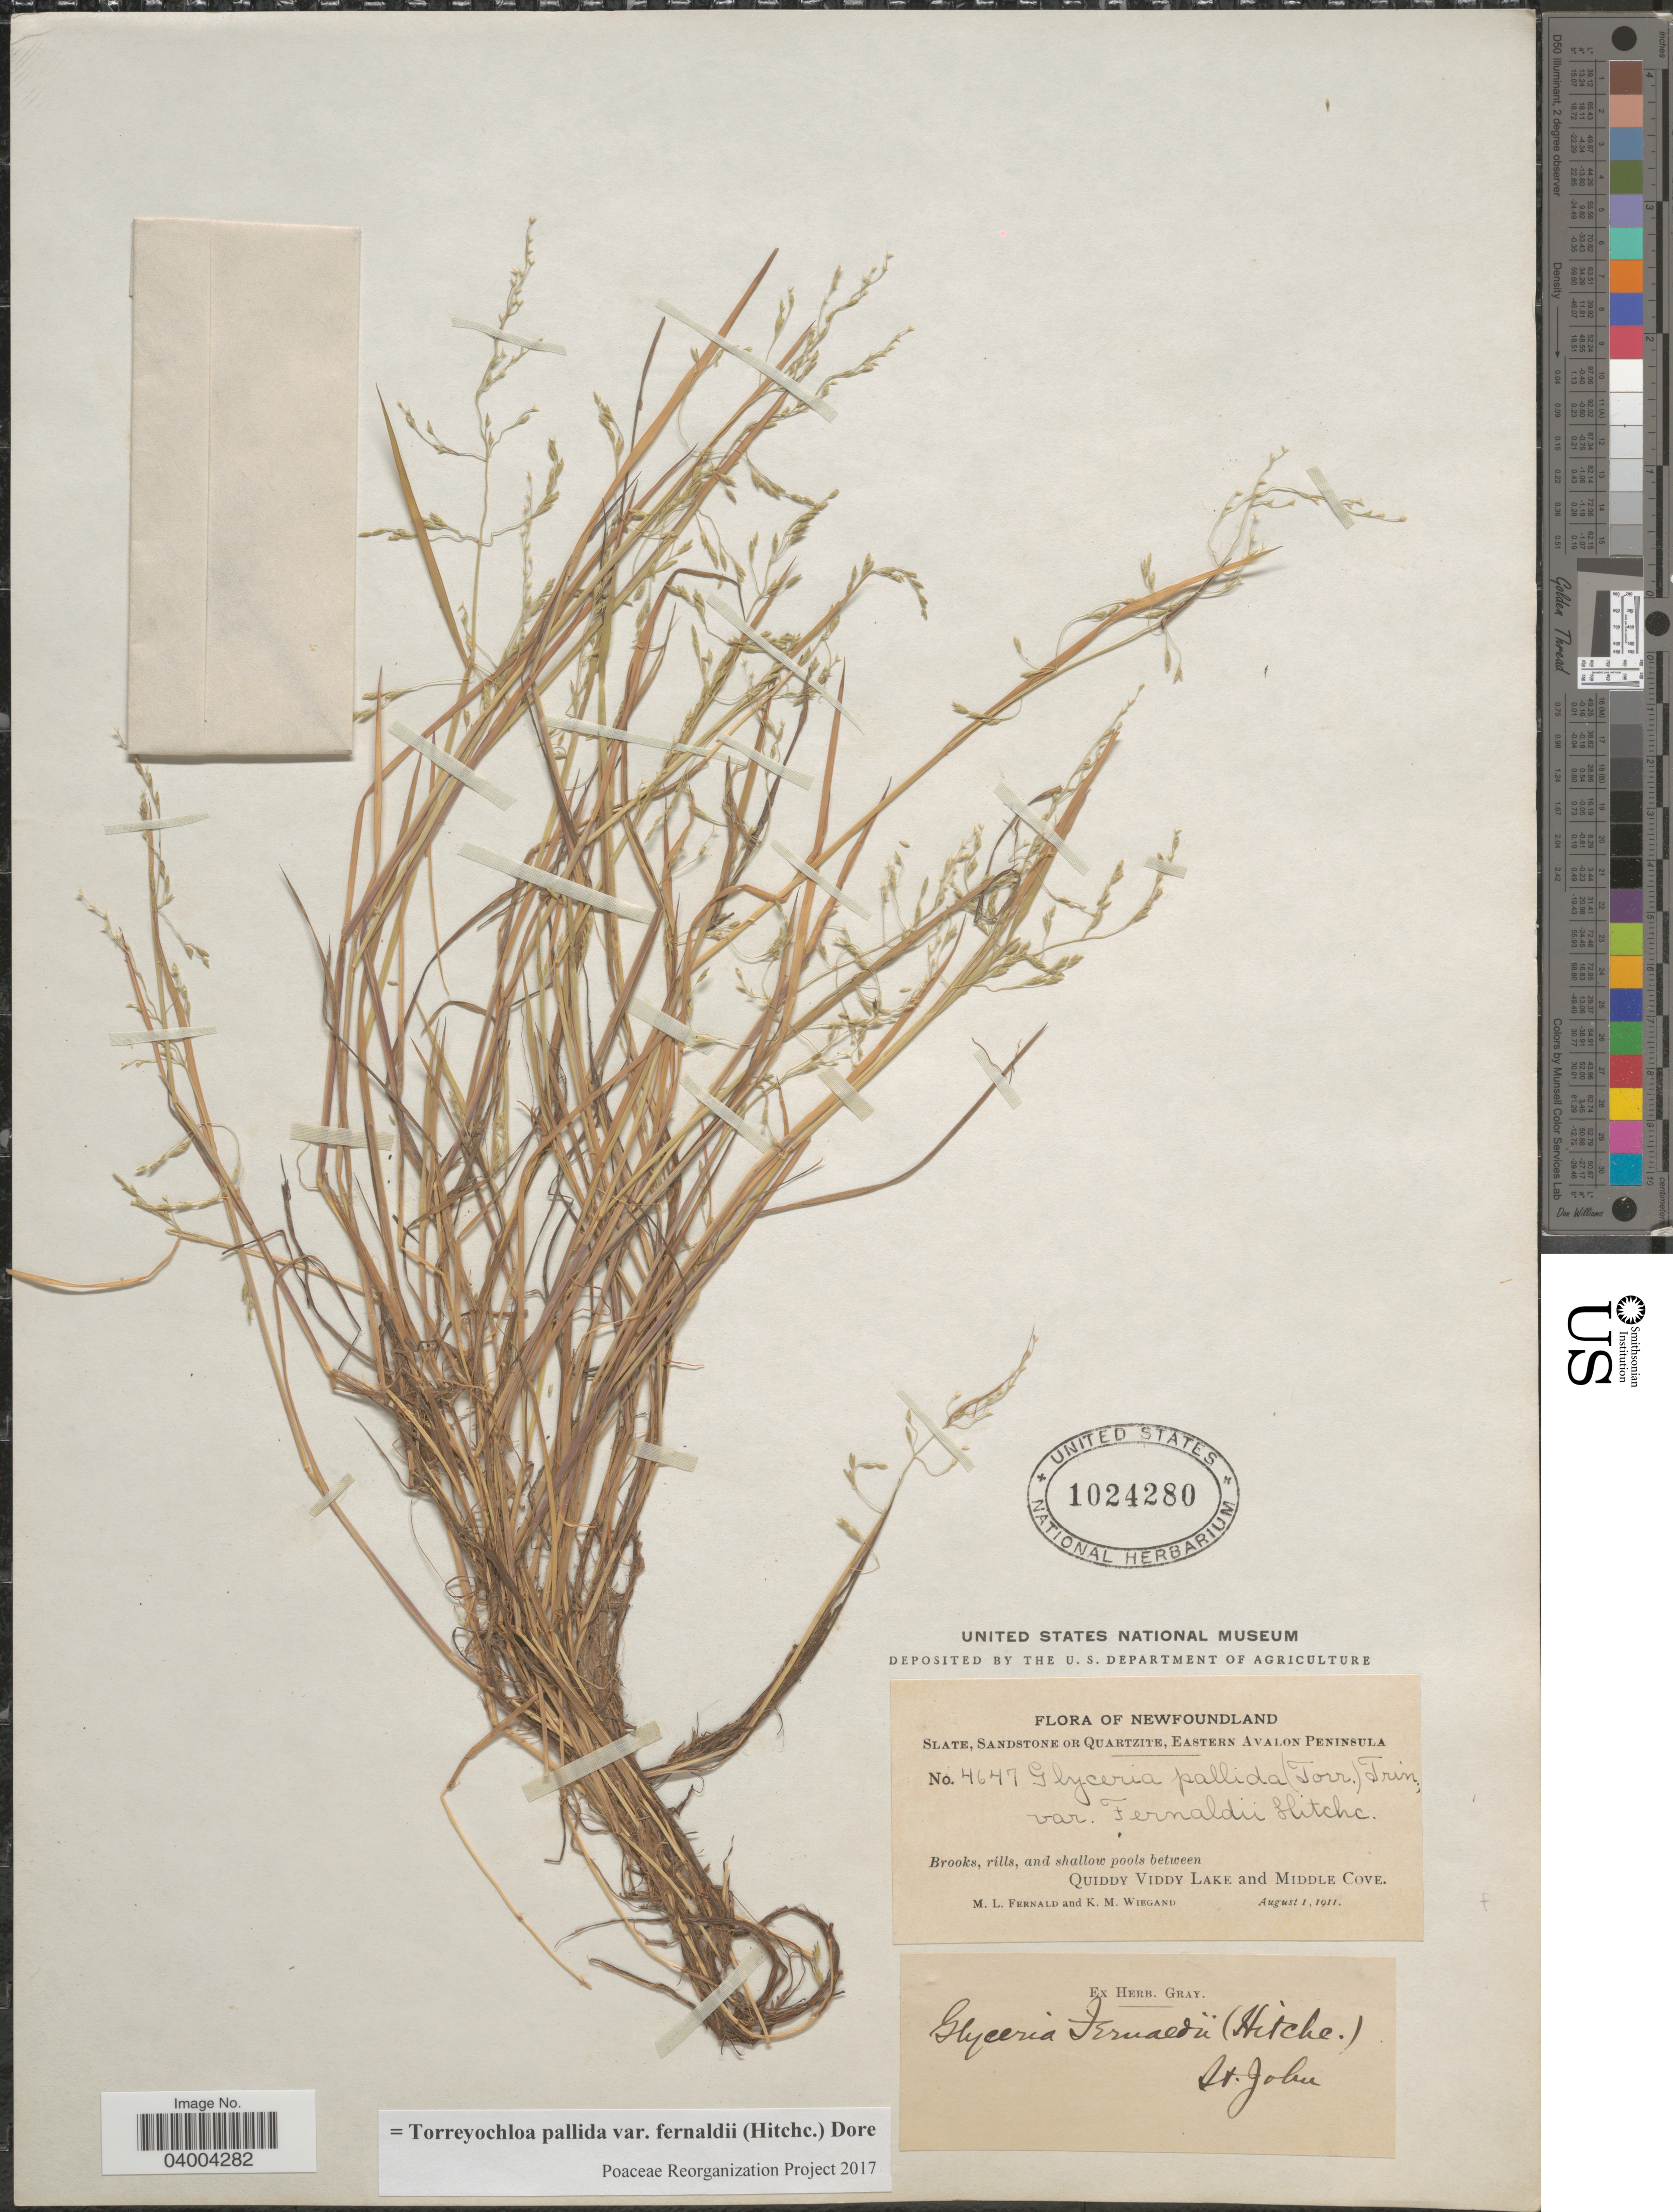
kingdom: Plantae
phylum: Tracheophyta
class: Liliopsida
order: Poales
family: Poaceae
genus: Torreyochloa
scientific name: Torreyochloa pallida var. fernaldii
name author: (Hitchc.) Dore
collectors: M. L. Fernald & K. M. Wiegand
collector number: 4647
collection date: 1911-08-01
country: Canada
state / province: Newfoundland and Labrador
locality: Slate, Sandstone or Quartzite, Eastern Avalon Peninsula. Brooks, rills, and shallow pools between Quiddy Viddy Lake and Middle Cove.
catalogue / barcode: US 1024280